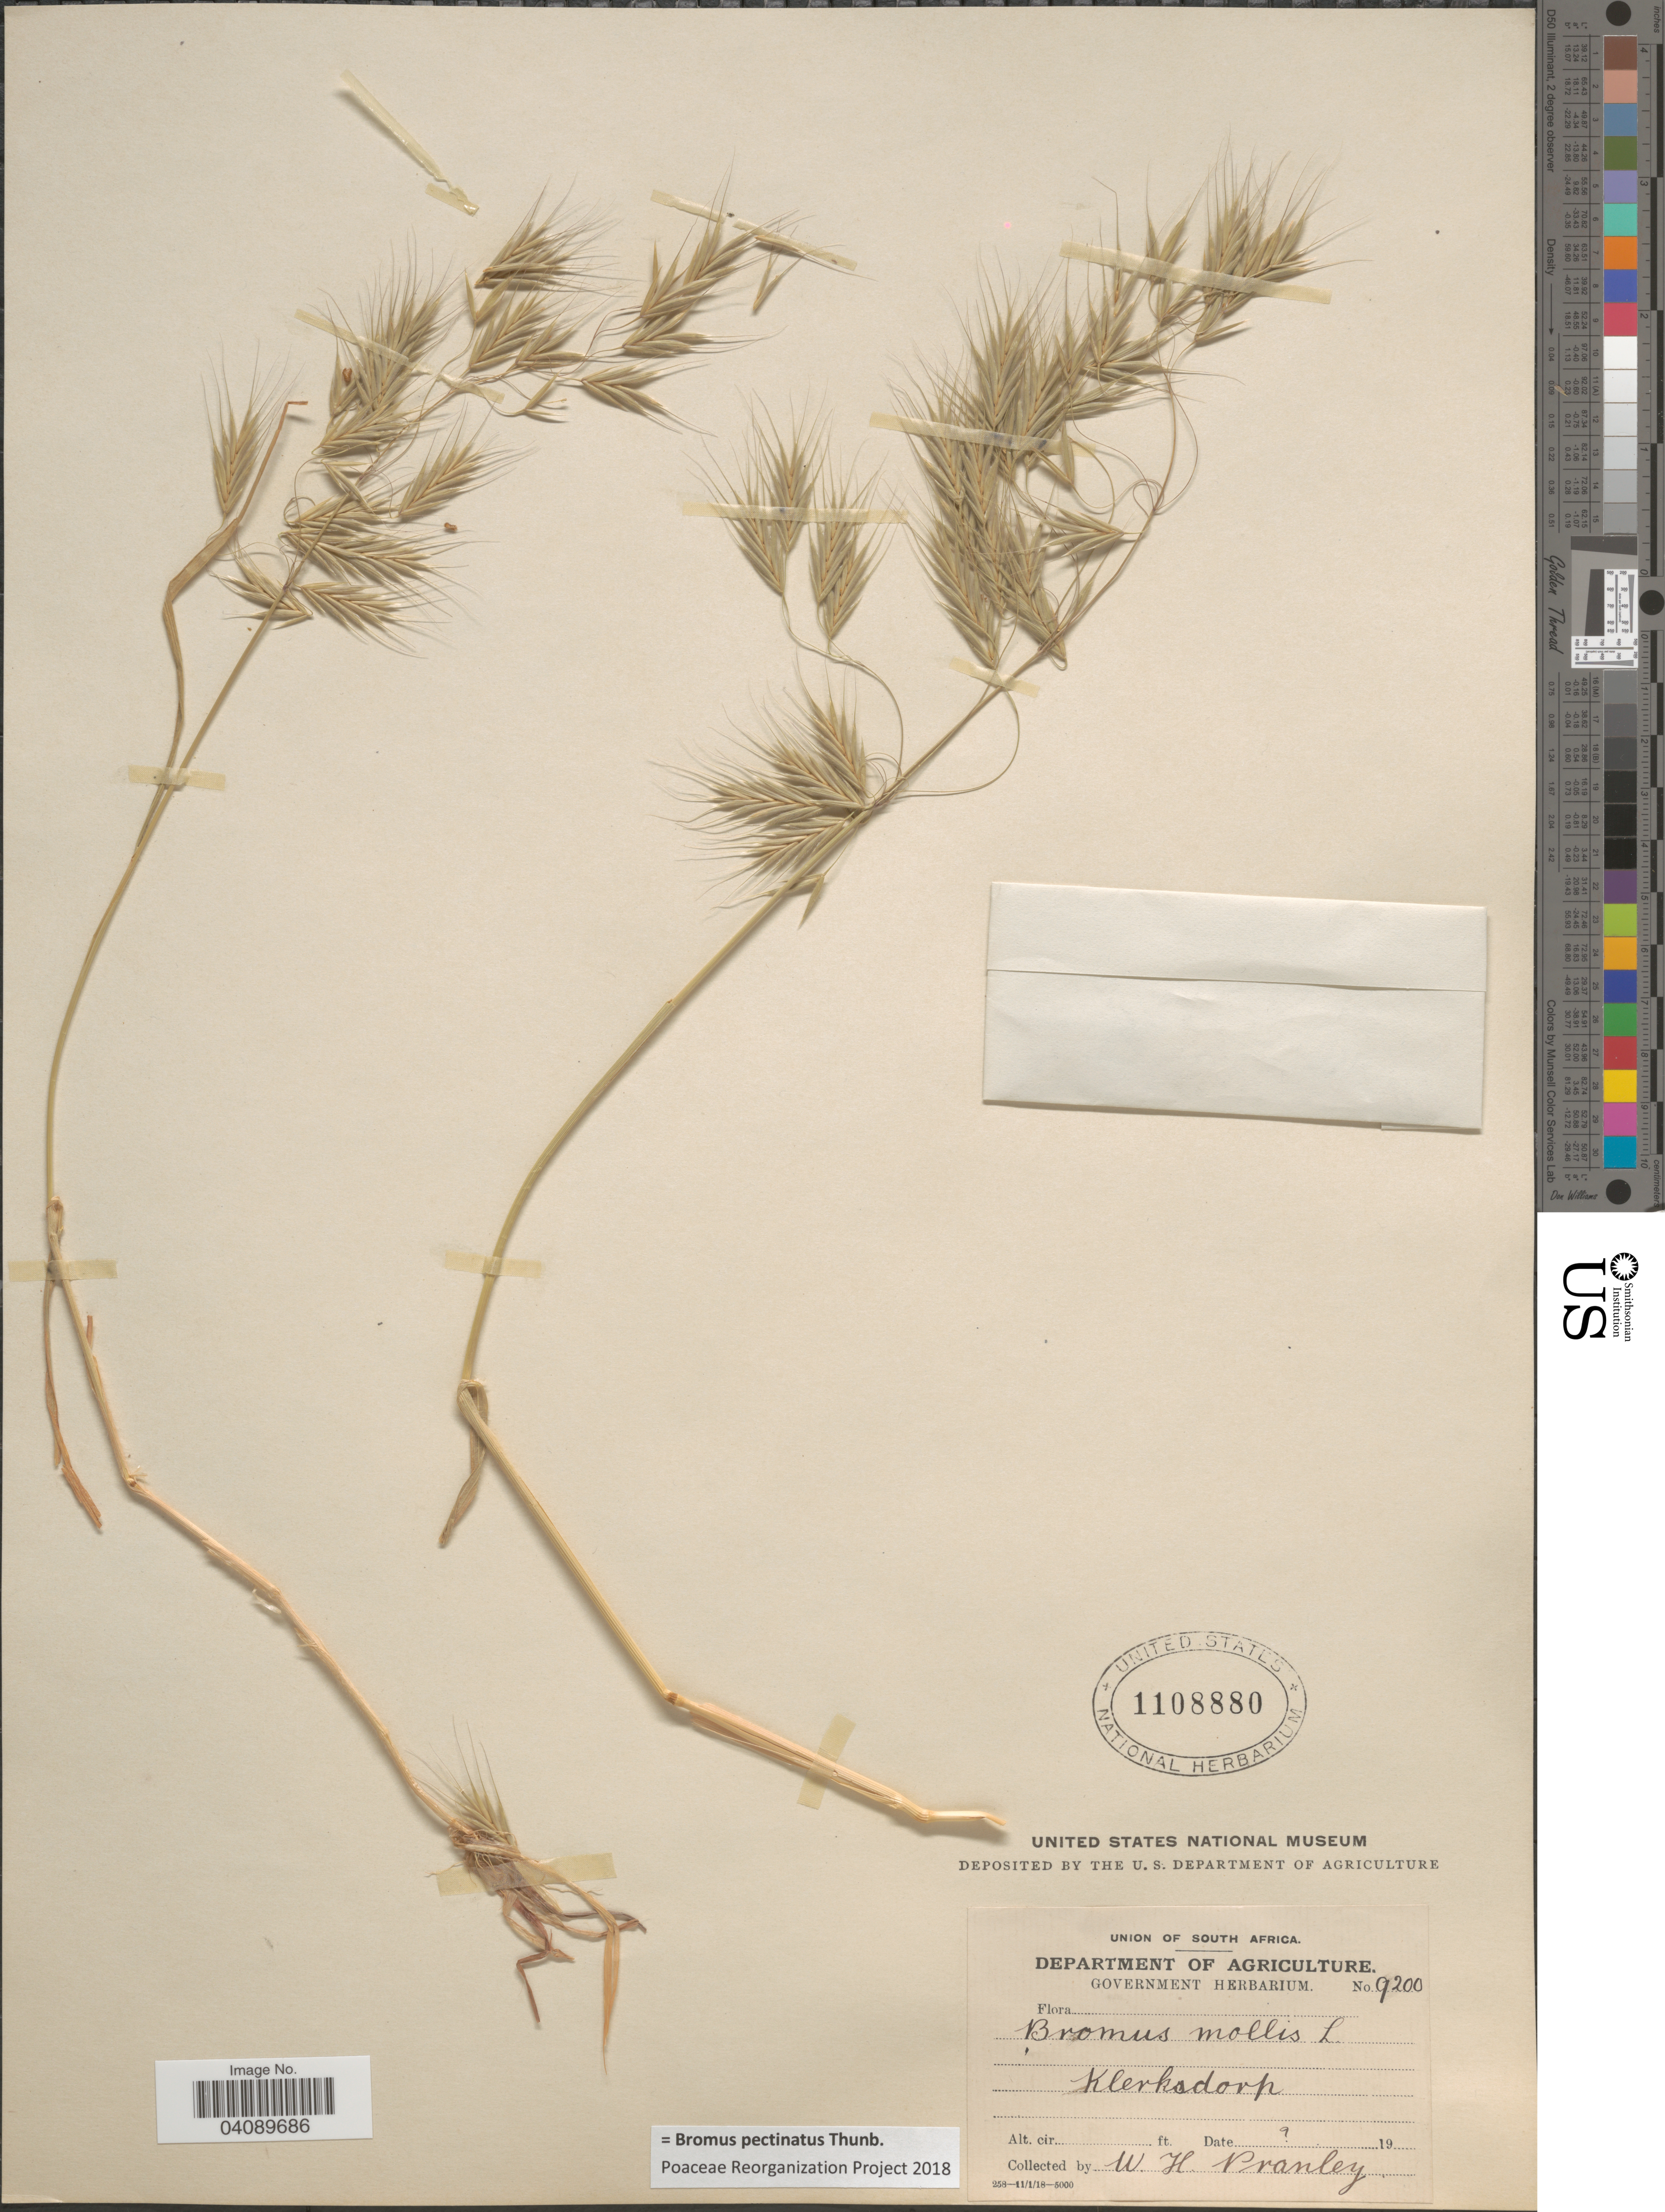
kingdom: Plantae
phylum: Tracheophyta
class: Liliopsida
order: Poales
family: Poaceae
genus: Bromus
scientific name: Bromus pectinatus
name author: Thunb.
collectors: W. Pranley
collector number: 9200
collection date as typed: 19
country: South Africa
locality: Klerksdorp.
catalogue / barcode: US 1108880